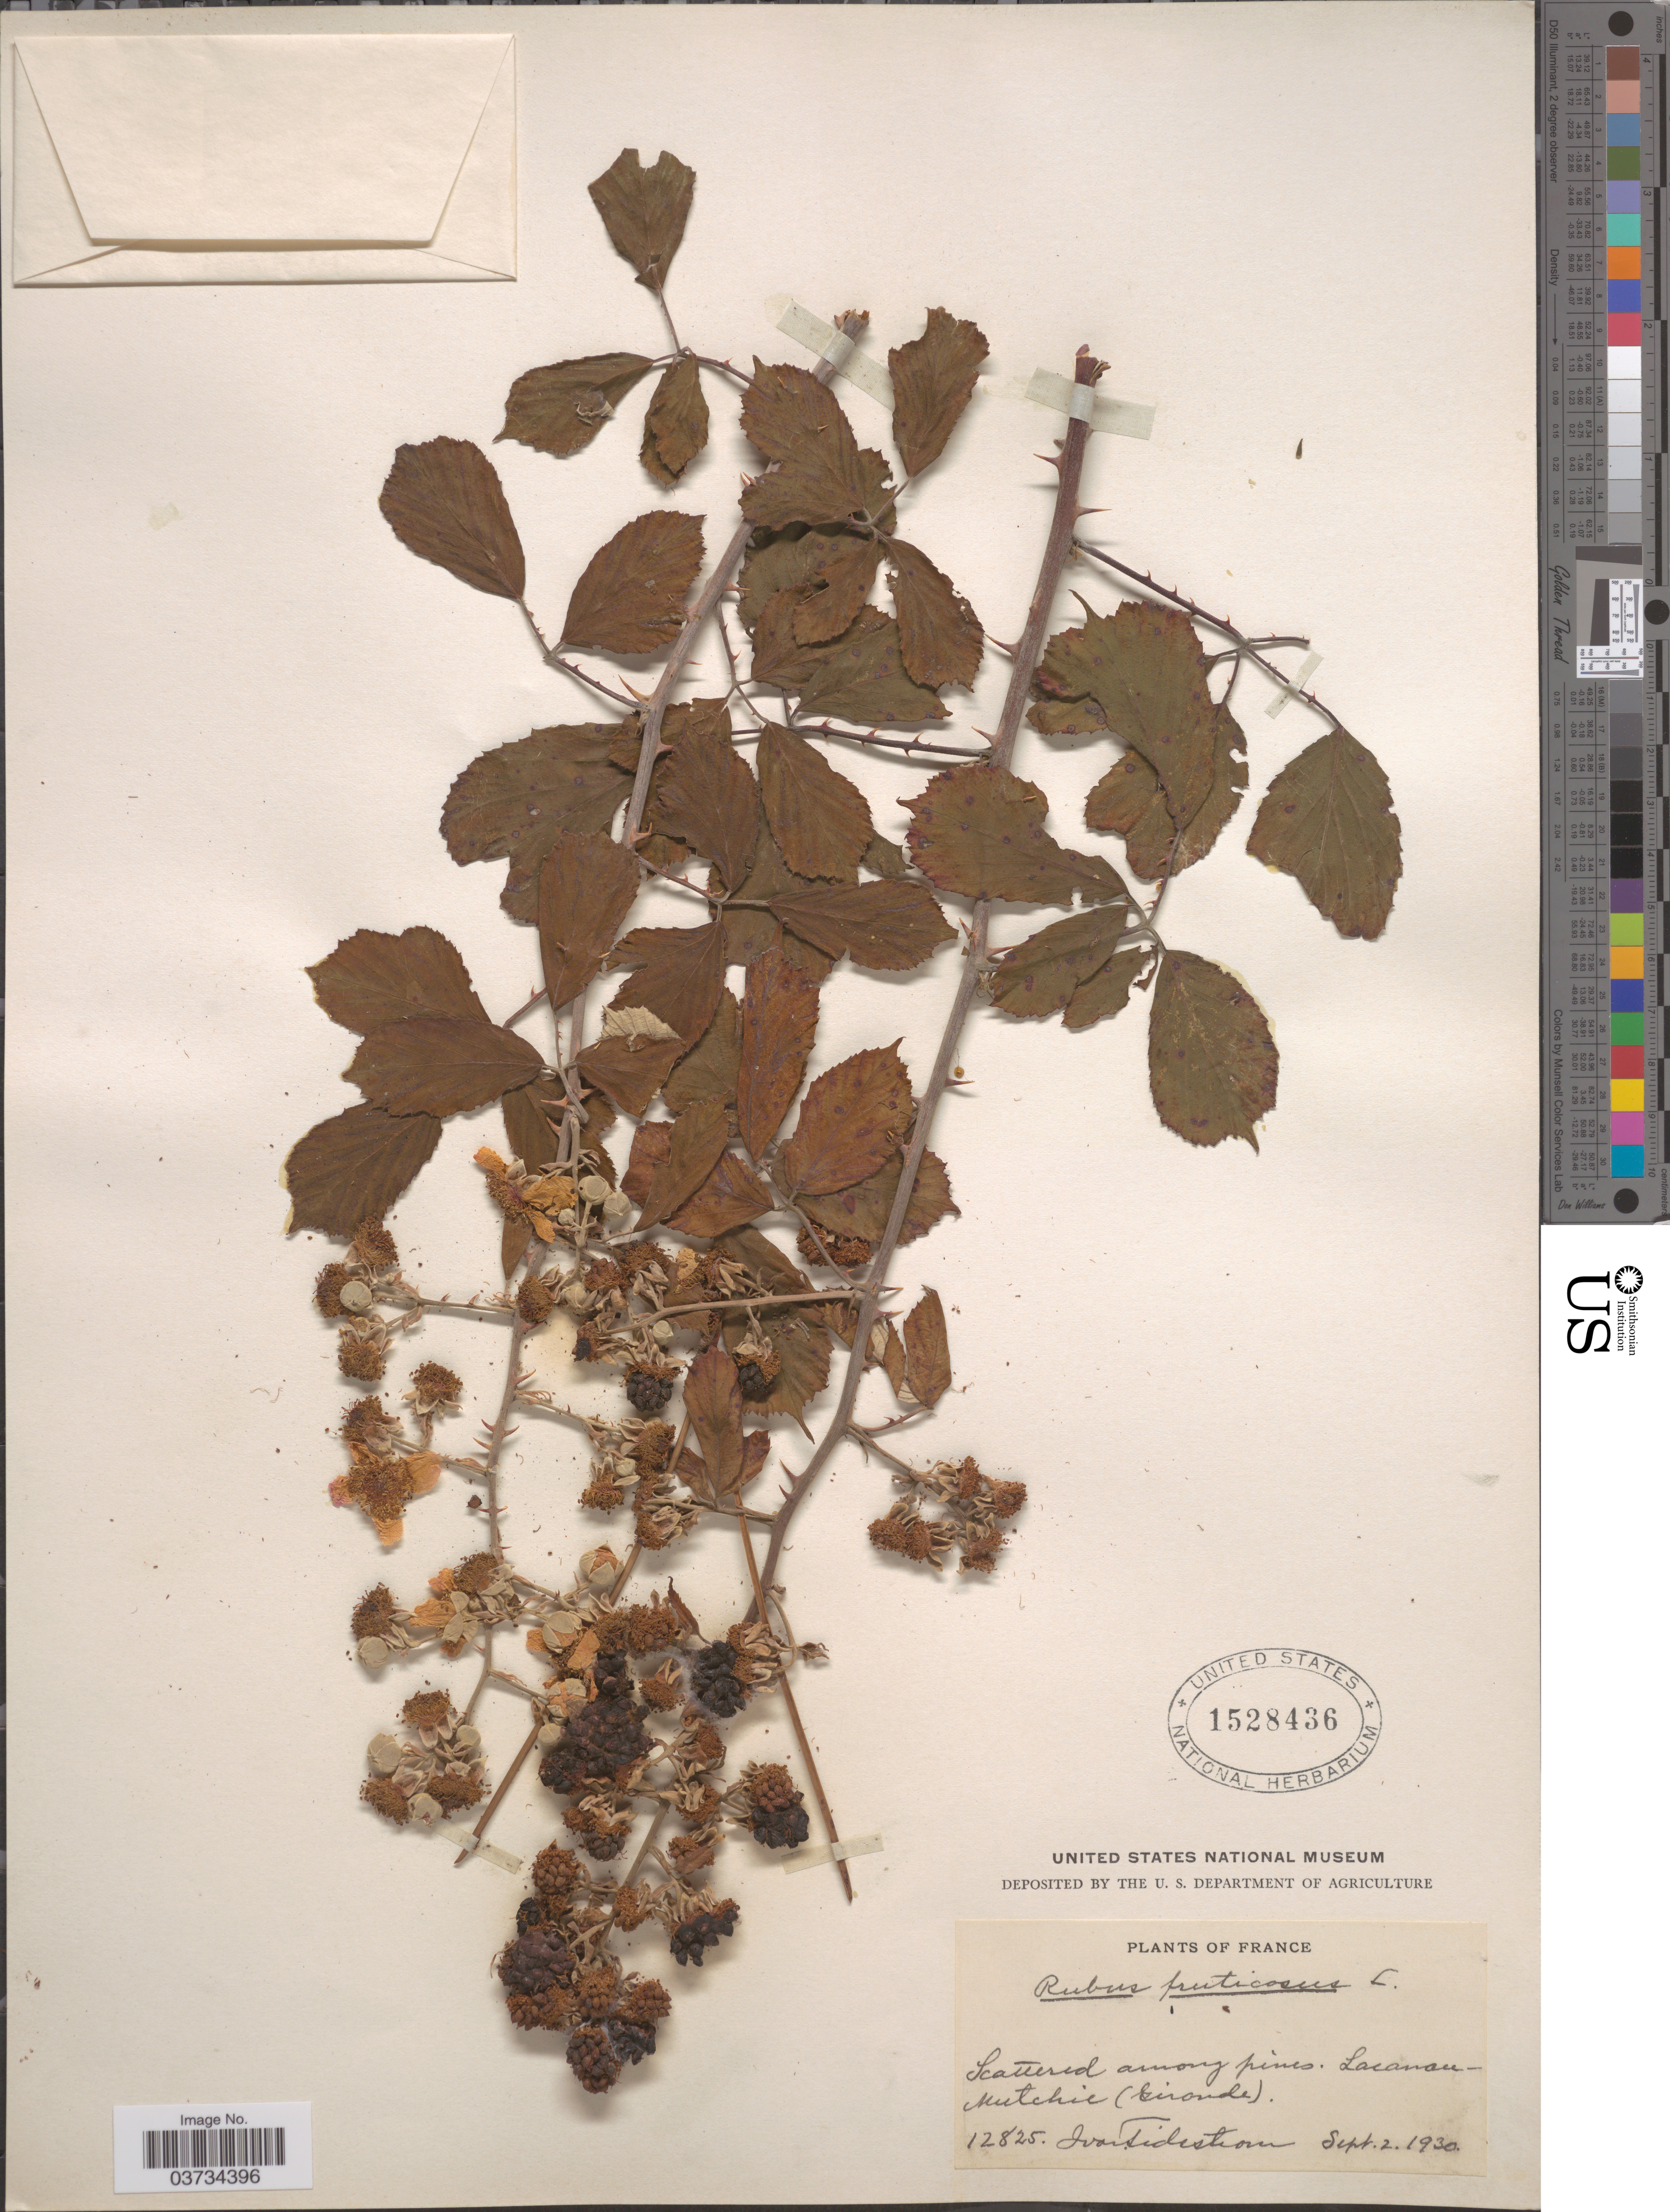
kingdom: Plantae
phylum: Tracheophyta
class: Magnoliopsida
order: Rosales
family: Rosaceae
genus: Rubus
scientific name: Rubus fruticosus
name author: L.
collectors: I. F. Tidestrom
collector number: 12825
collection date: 1930-09-02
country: France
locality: Lacanau - Moutchic (Gironde).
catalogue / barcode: US 1528436